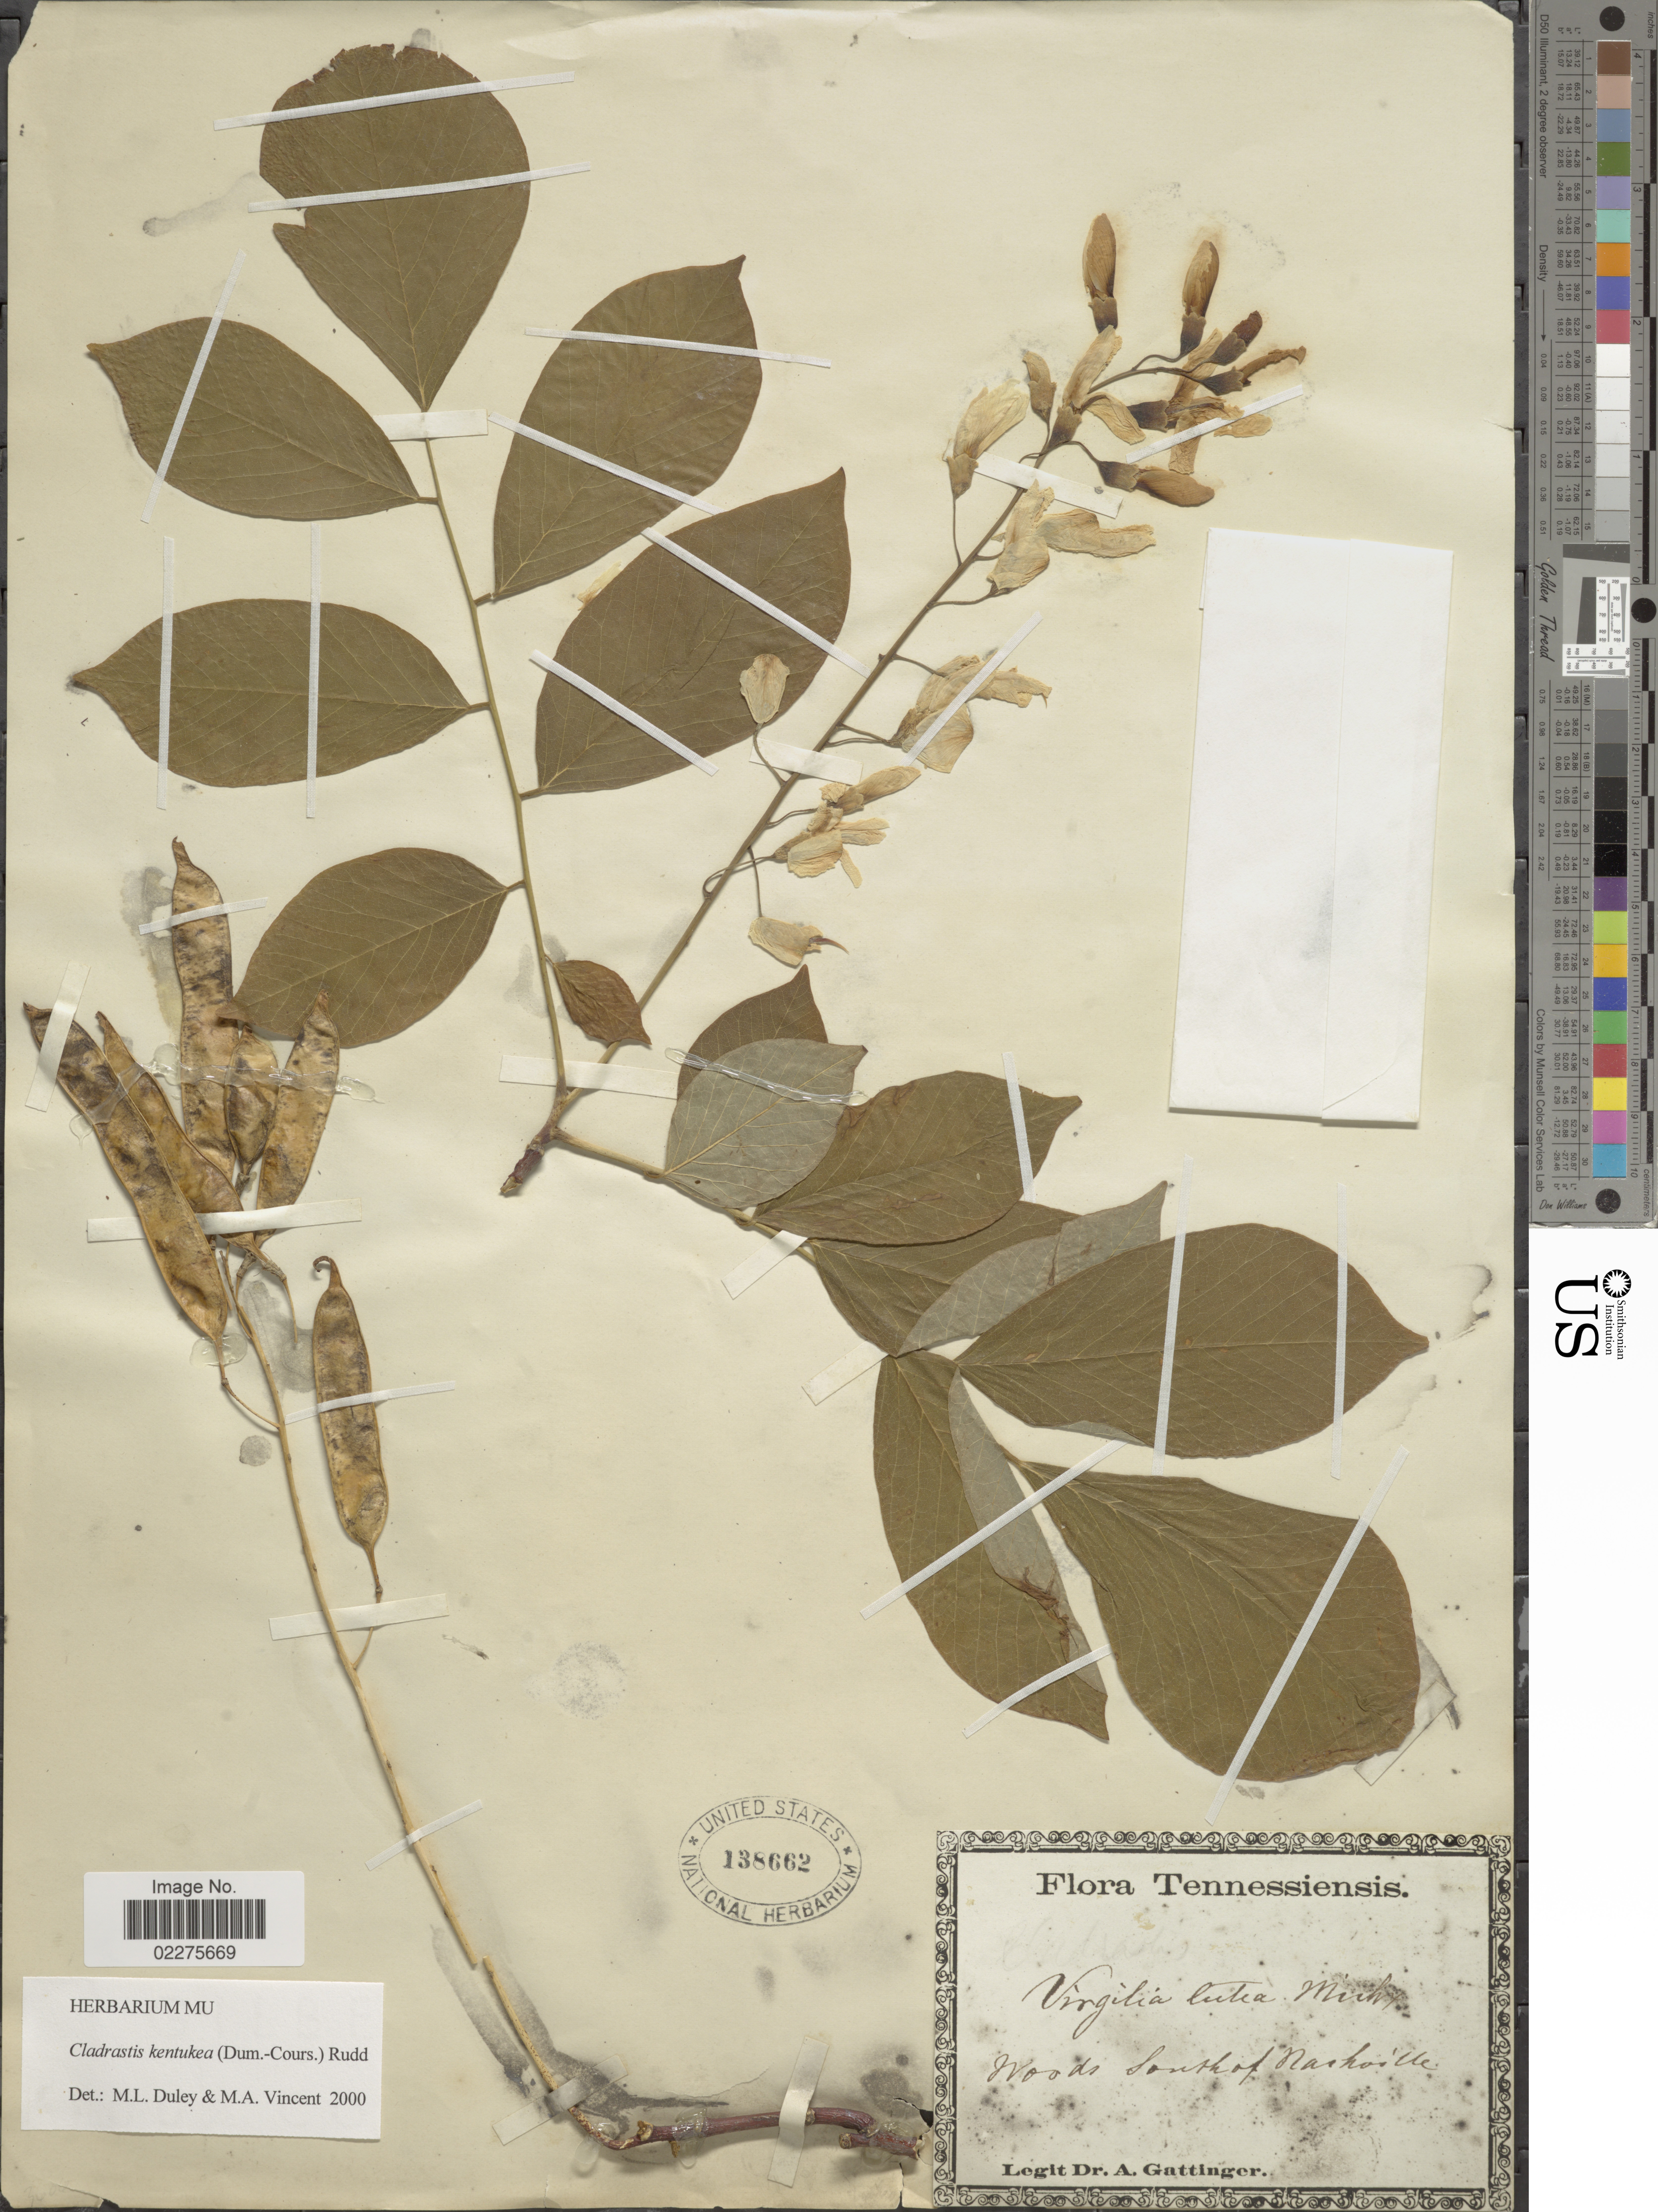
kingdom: Plantae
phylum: Tracheophyta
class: Magnoliopsida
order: Fabales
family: Fabaceae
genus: Cladrastis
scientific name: Cladrastis kentukea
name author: (Dum. Cours.) Rudd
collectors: A. Gattinger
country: United States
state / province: Tennessee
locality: Woods South of Nashville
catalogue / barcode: US 138662